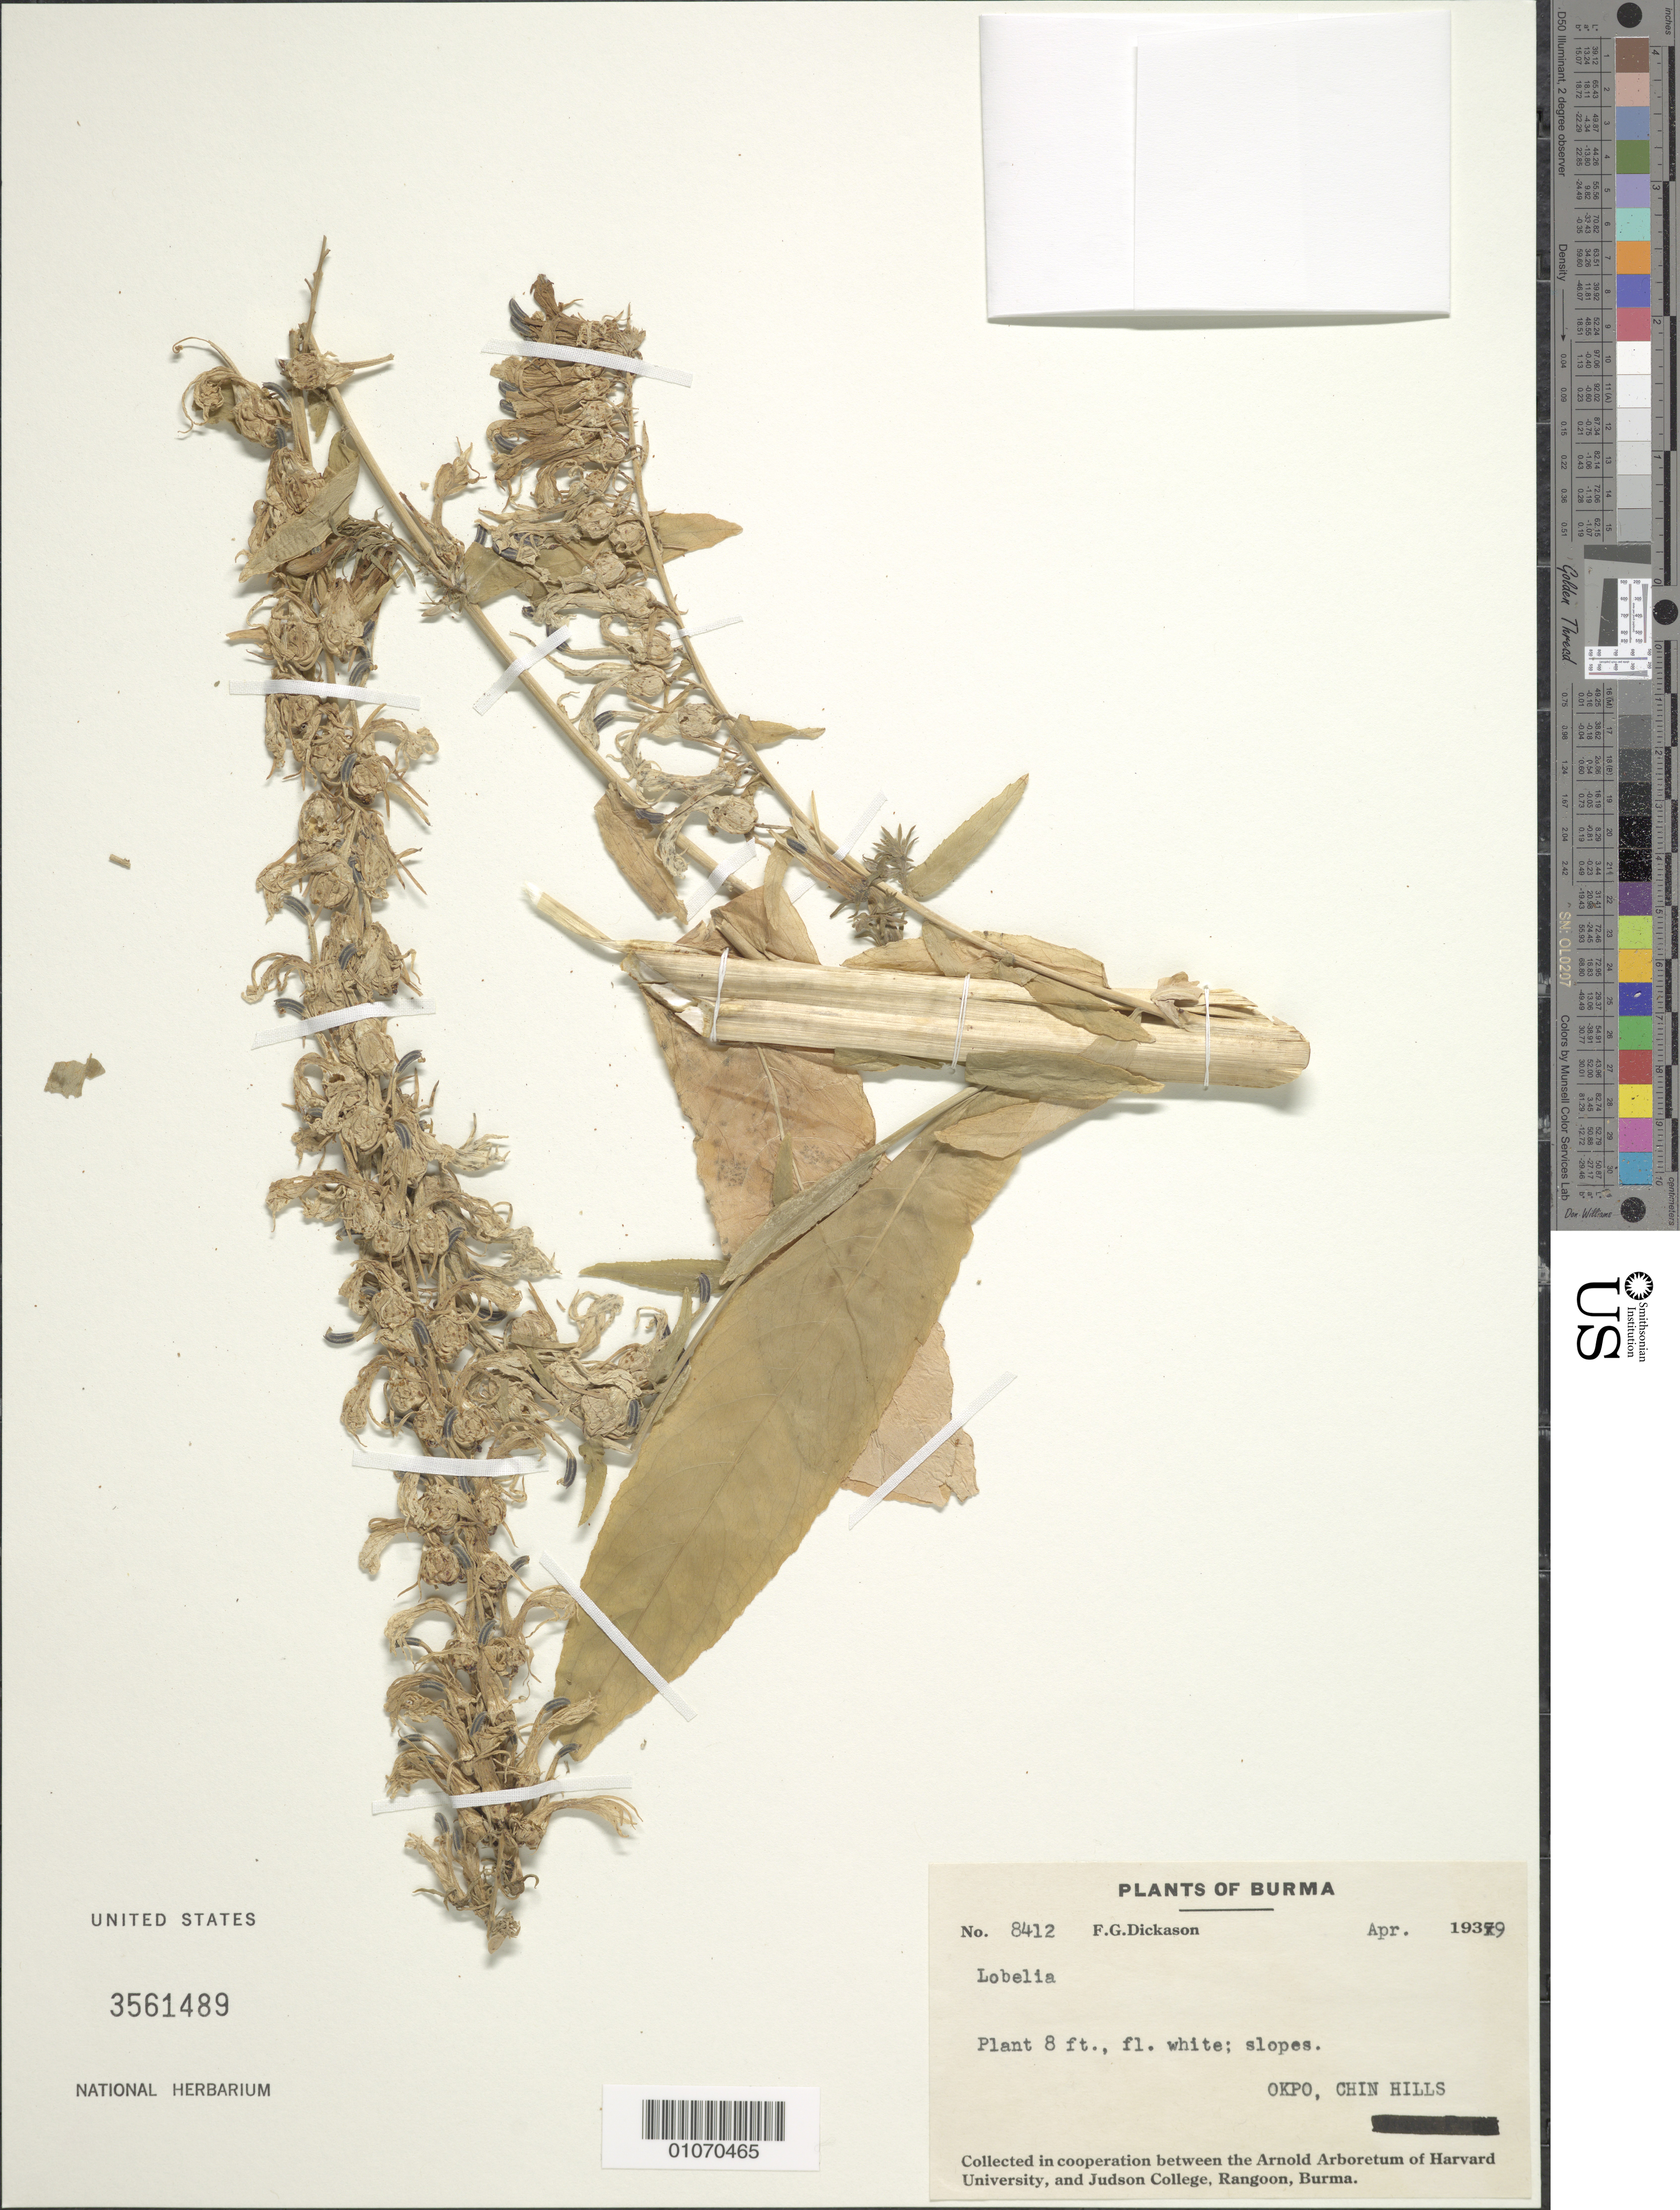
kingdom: Plantae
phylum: Tracheophyta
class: Magnoliopsida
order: Asterales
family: Campanulaceae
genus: Lobelia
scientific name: Lobelia sp.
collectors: F. Dickason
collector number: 8412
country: Myanmar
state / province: Chin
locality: Okpo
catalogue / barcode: US 3561489